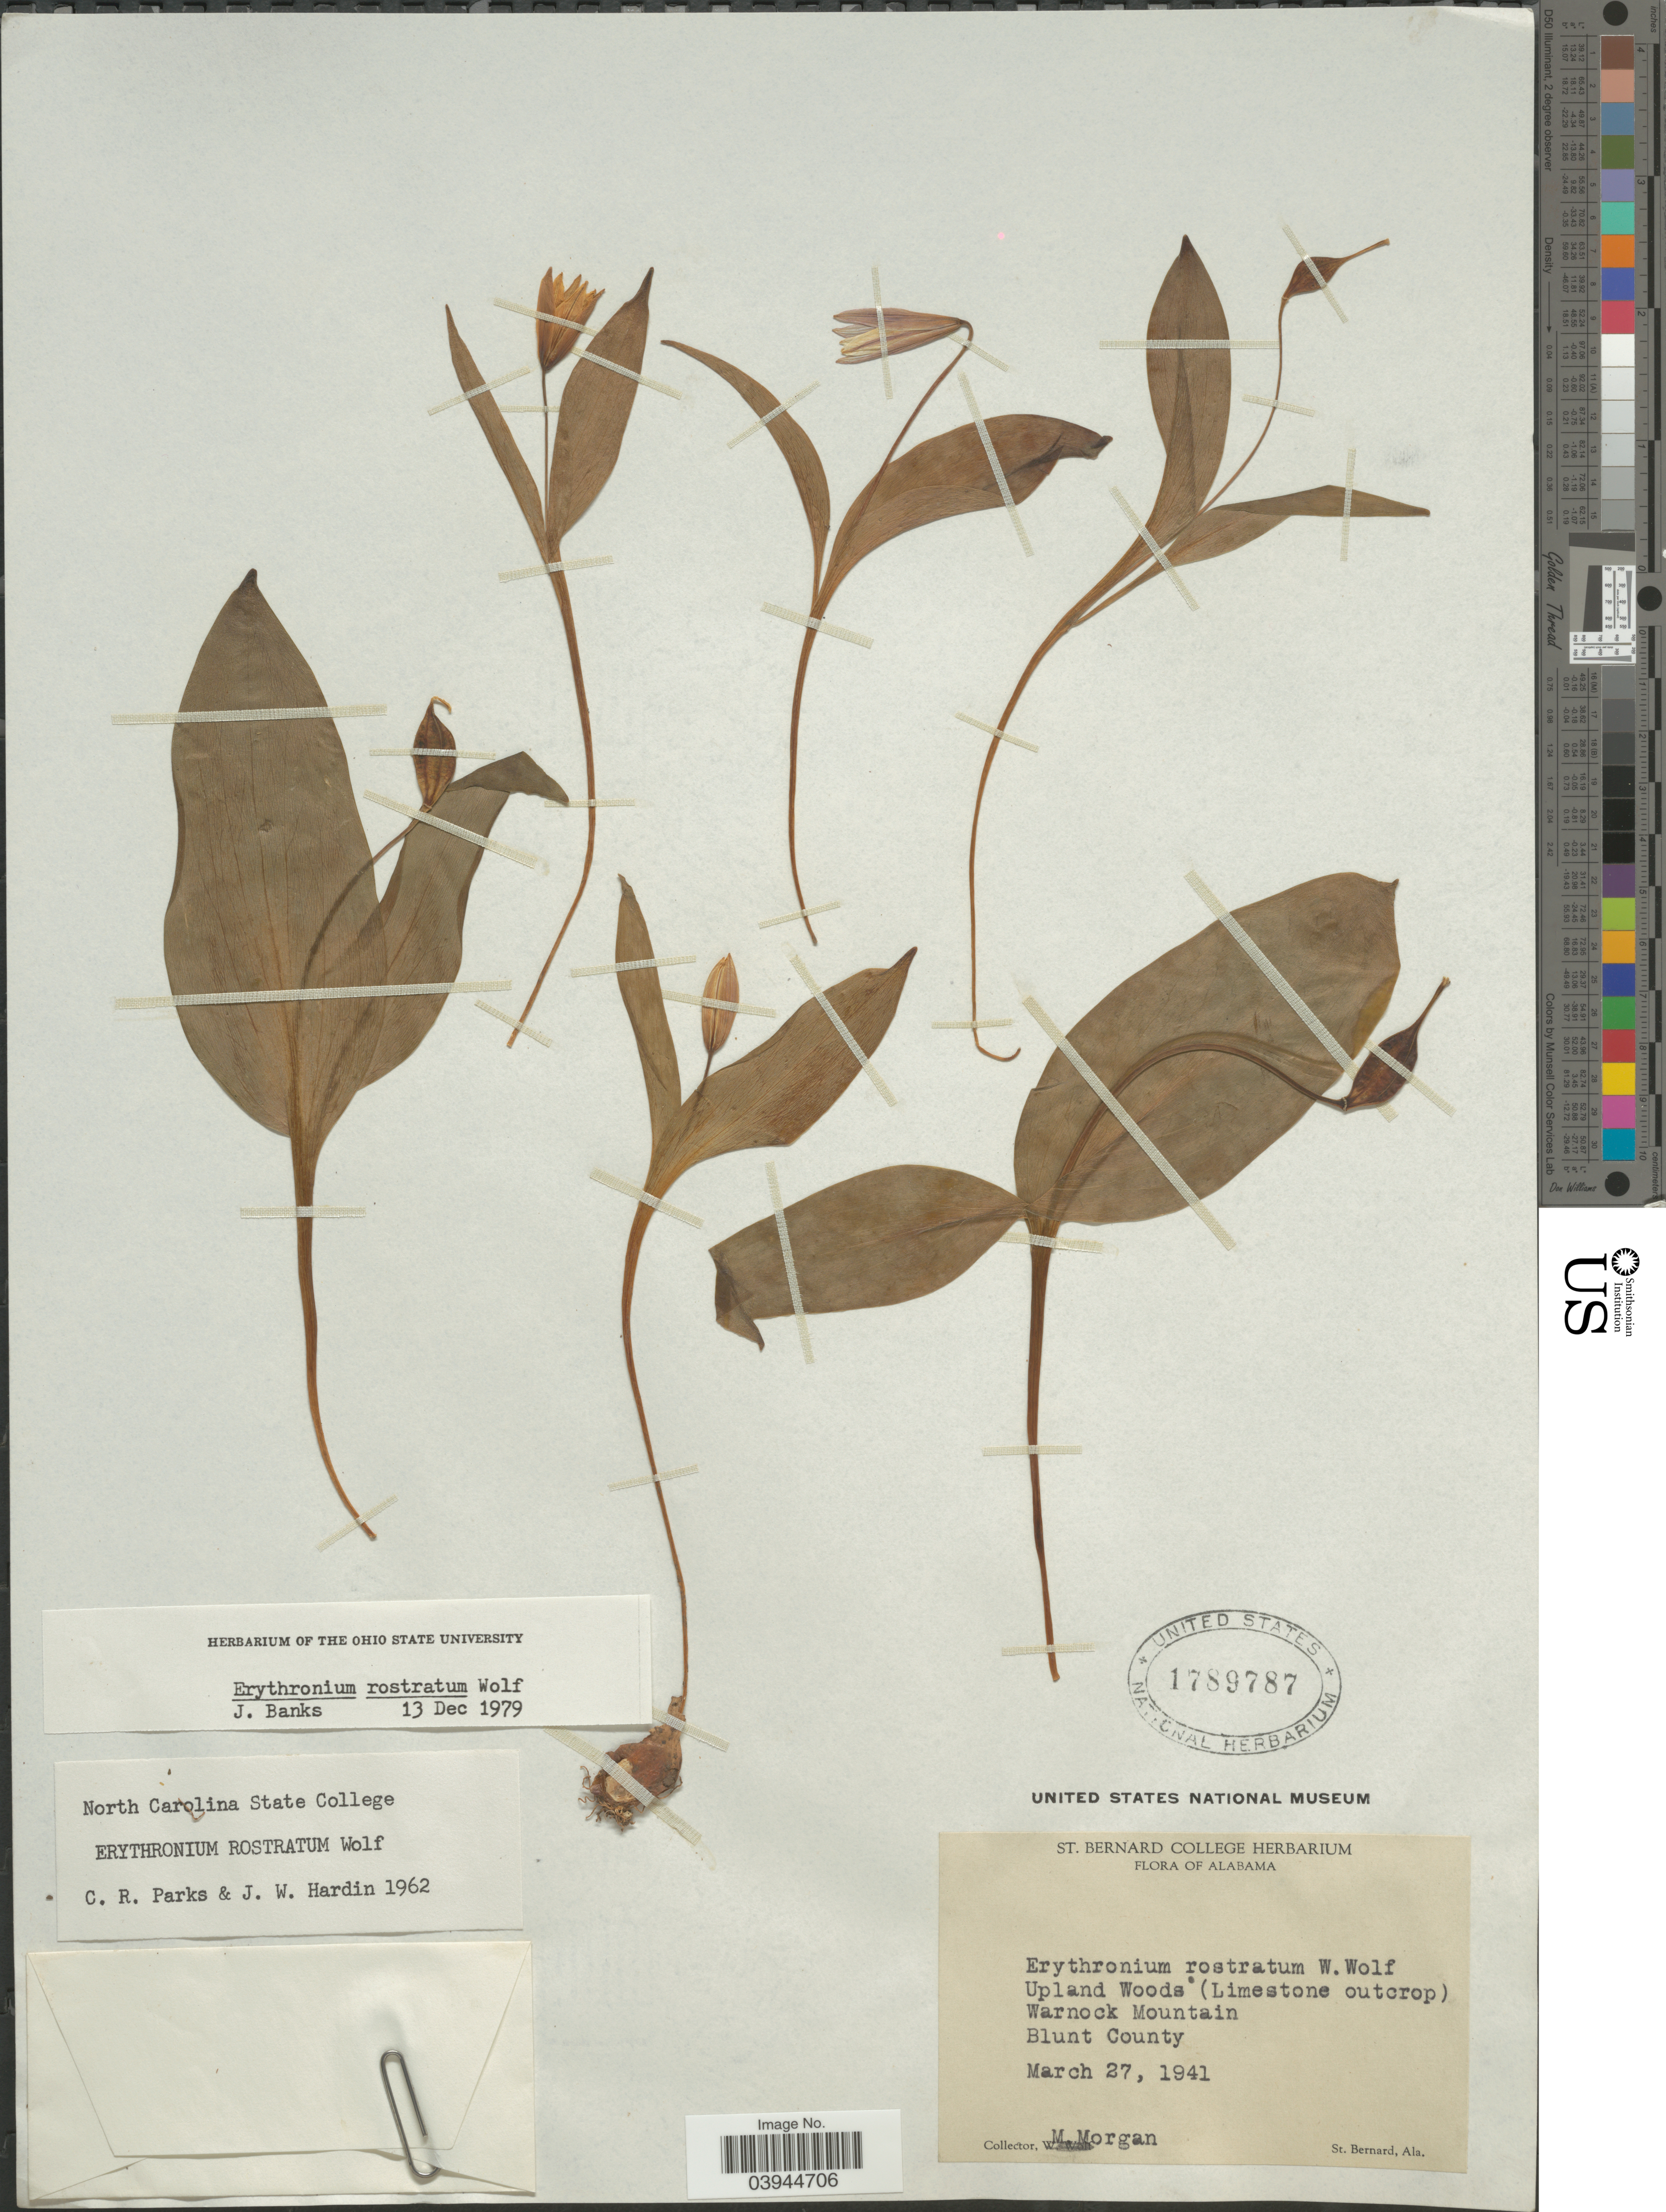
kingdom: Plantae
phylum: Tracheophyta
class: Liliopsida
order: Liliales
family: Liliaceae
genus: Erythronium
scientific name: Erythronium rostratum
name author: W. Wolf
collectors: M. Morgan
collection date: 1941-03-27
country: United States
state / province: Alabama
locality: Upland Woods (Limestone outcrop). Warnock Mountain. Blunt County.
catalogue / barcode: US 1789787